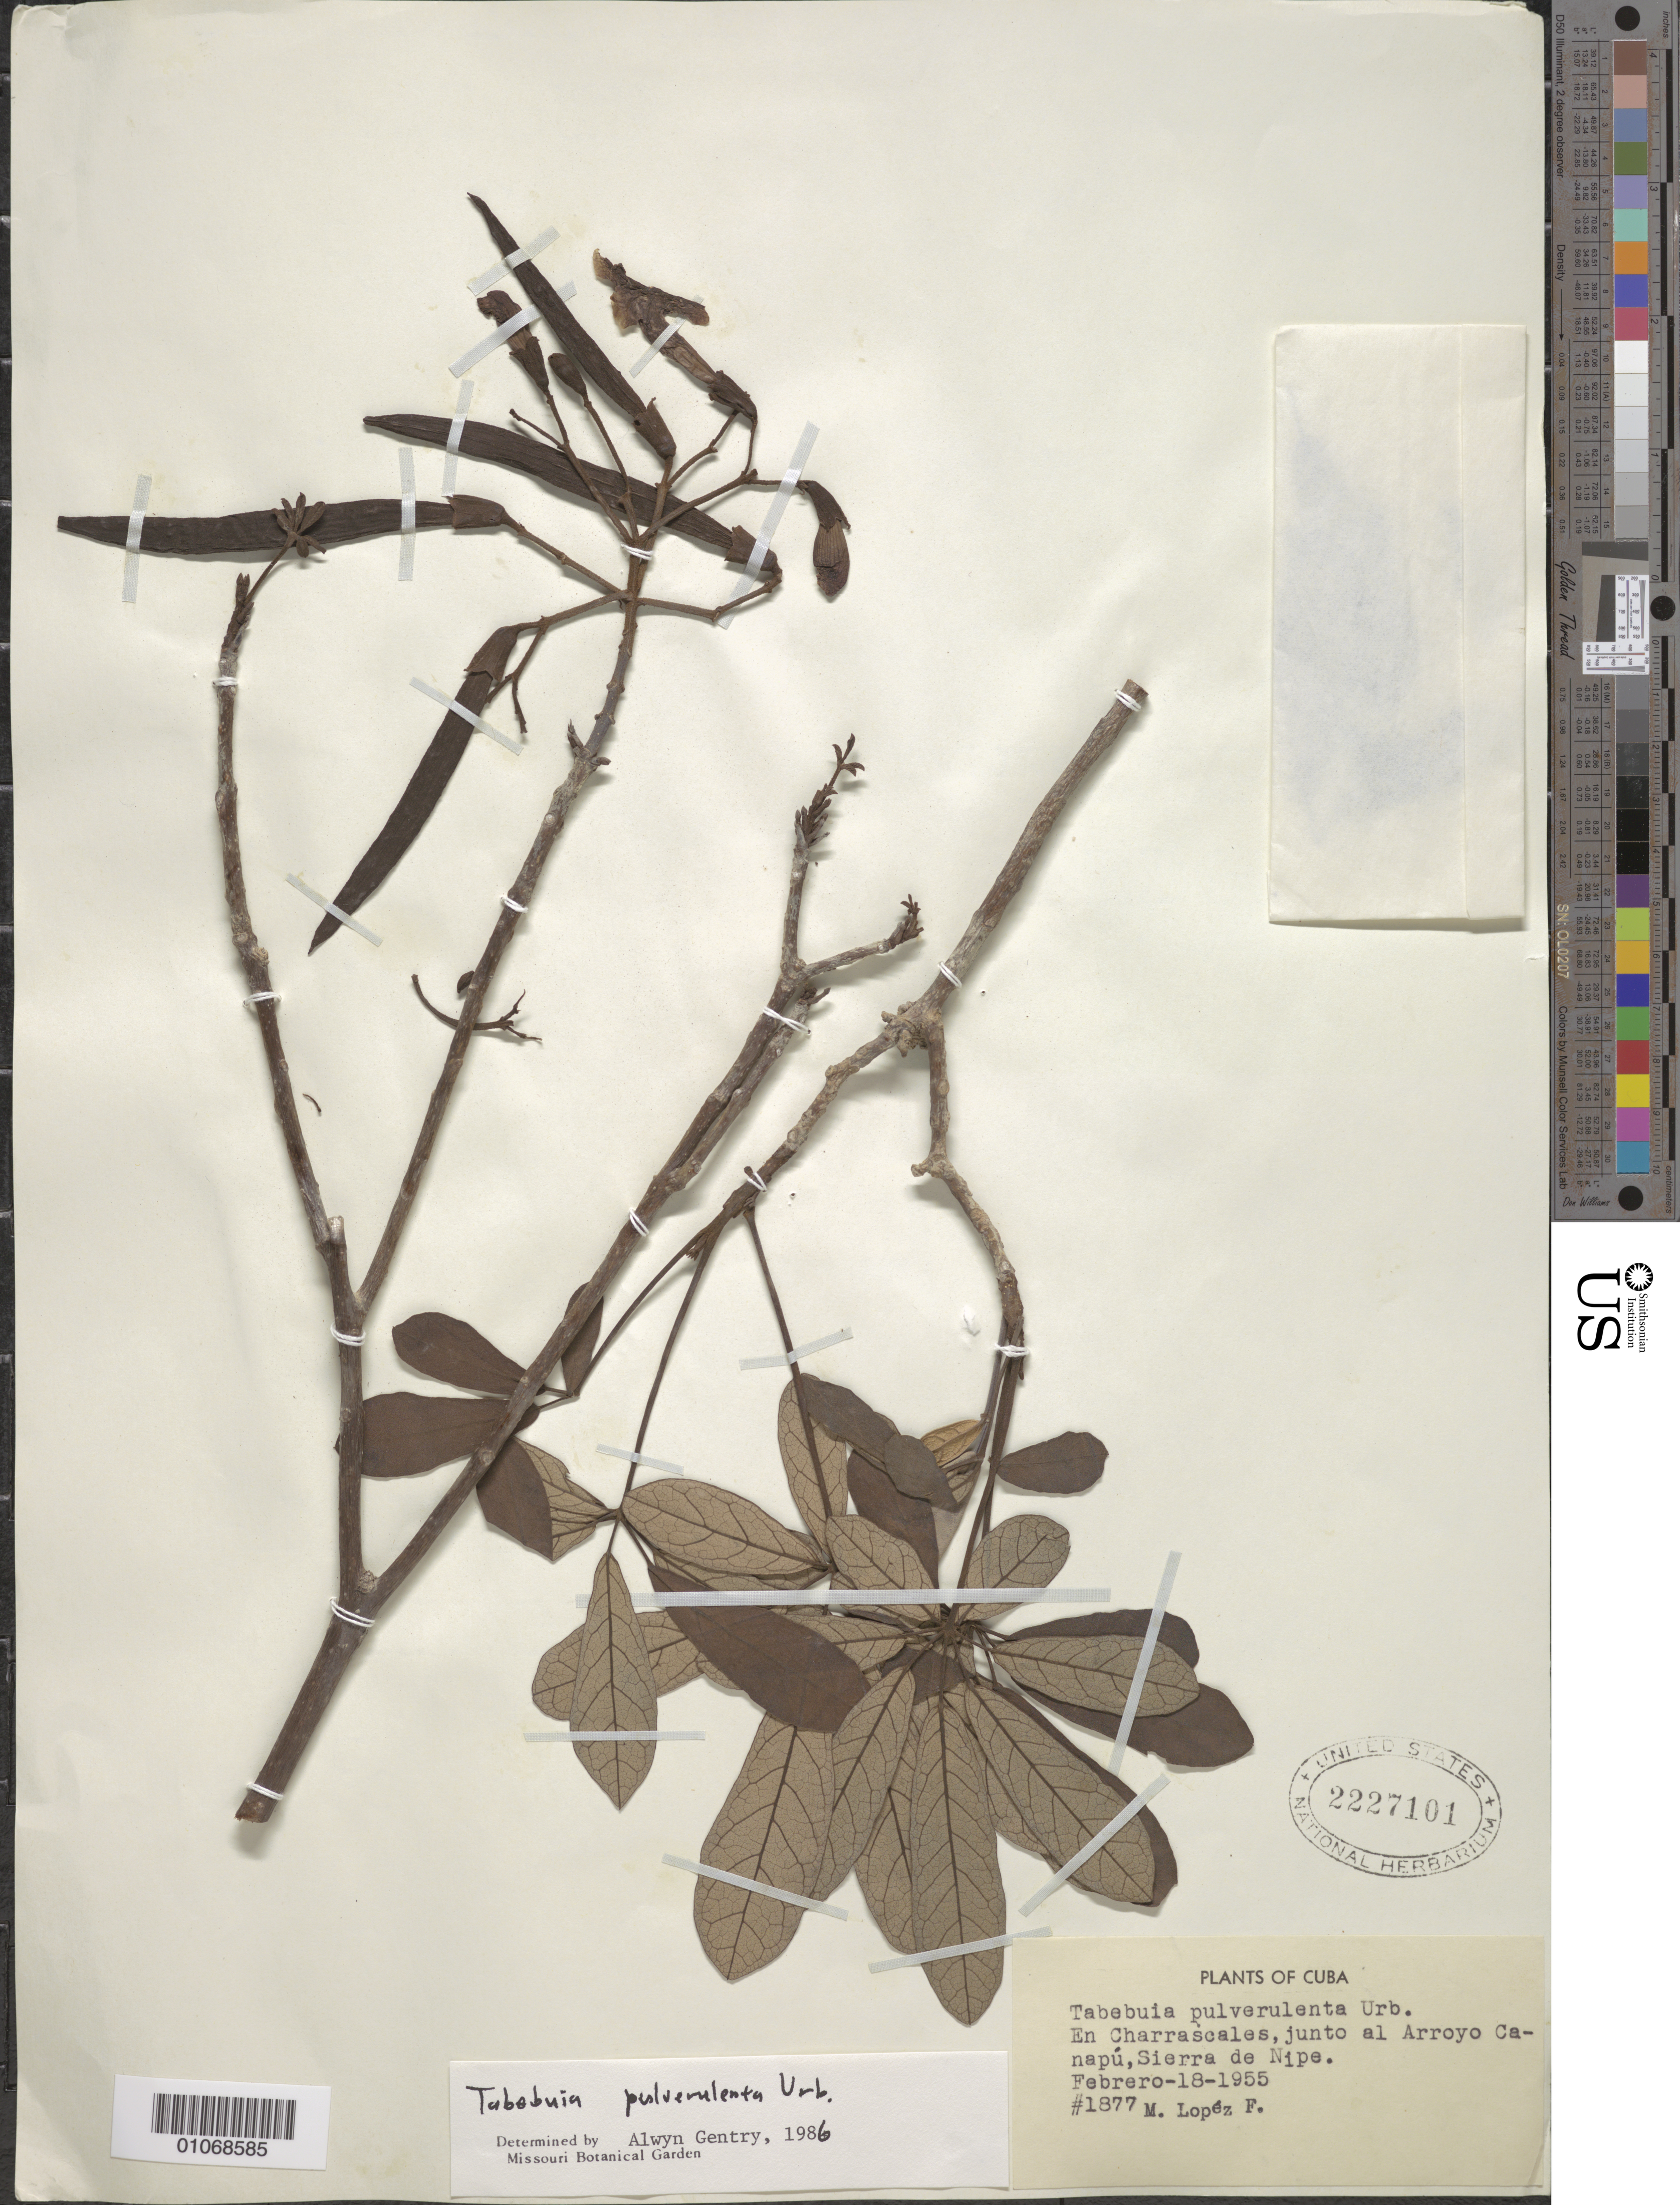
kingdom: Plantae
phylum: Tracheophyta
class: Magnoliopsida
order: Lamiales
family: Bignoniaceae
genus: Tabebuia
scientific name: Tabebuia pulverulenta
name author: Urb.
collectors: M. López Figueiras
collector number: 1877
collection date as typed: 18 Feb 1955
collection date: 1955-02-18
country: Cuba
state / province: Holguín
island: Cuba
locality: in Charrascales, near to Arroyo Canapu, Sierra de Nipe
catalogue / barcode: US 2227101